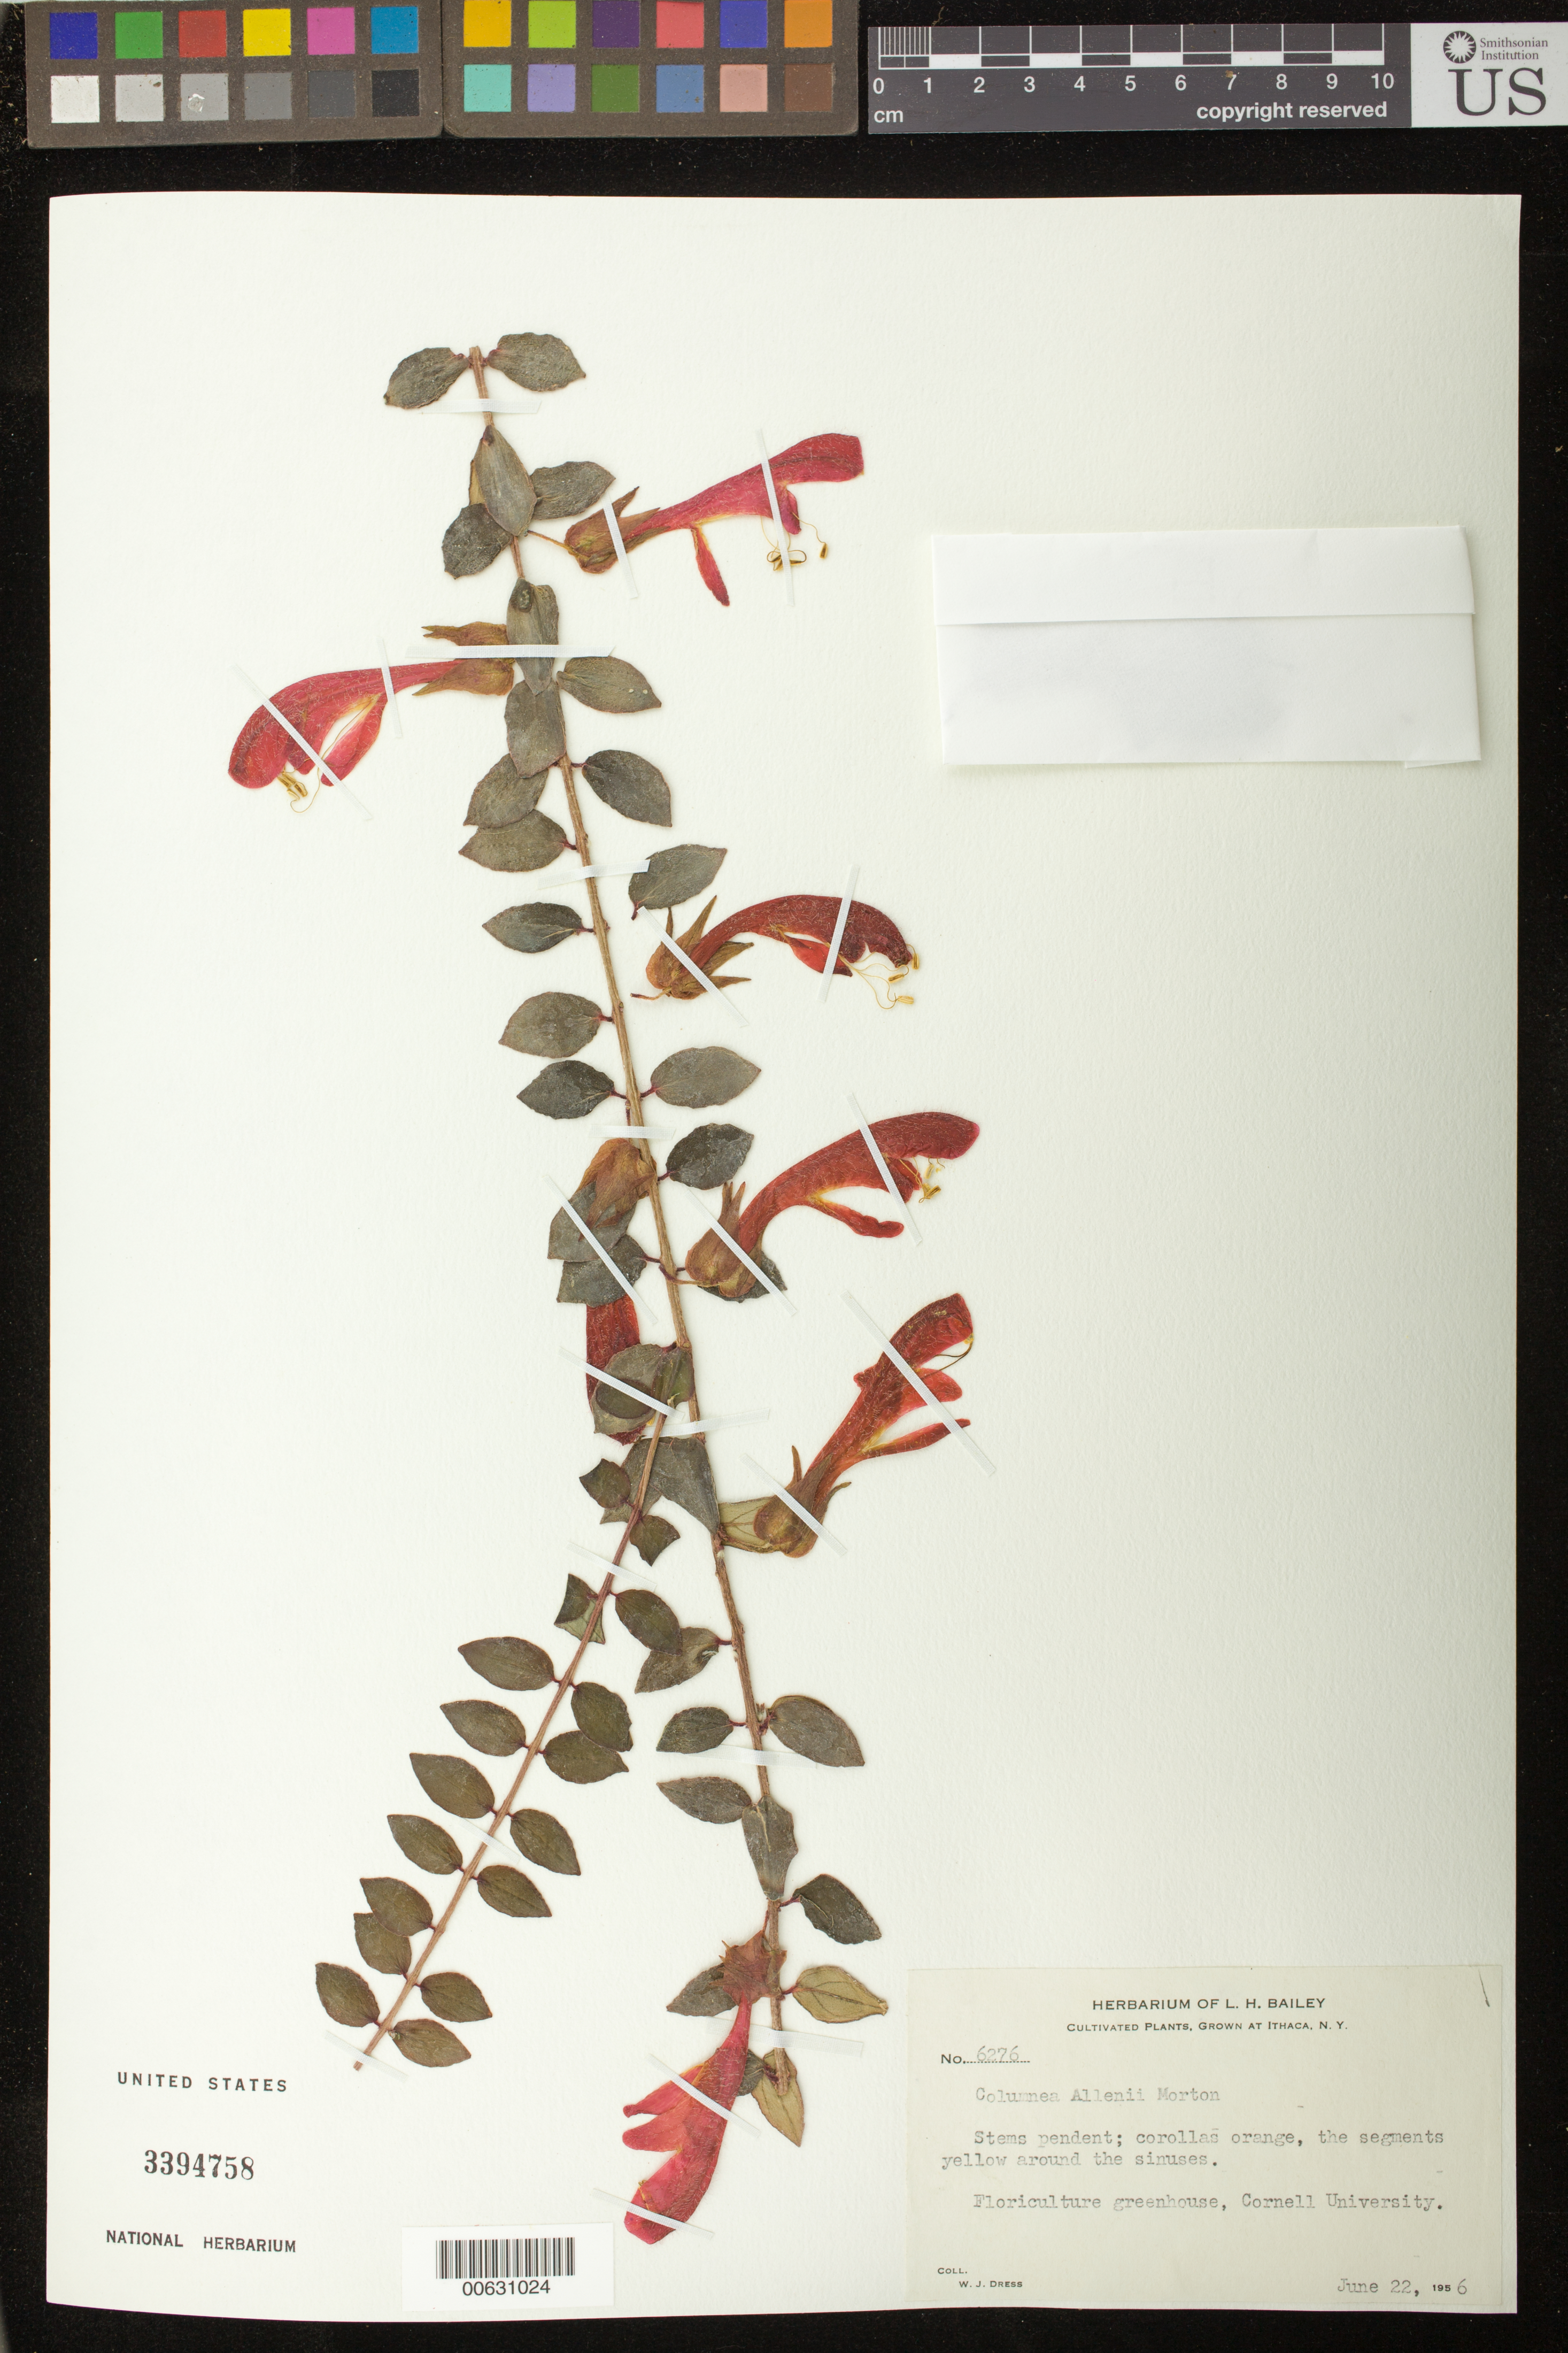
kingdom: Plantae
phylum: Tracheophyta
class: Magnoliopsida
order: Lamiales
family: Gesneriaceae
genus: Columnea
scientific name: Columnea allenii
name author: C.V. Morton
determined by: Skog, Laurence E.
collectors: W. Dress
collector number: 6276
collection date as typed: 22 Jun 1956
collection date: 1956-06-22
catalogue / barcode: US 3394758